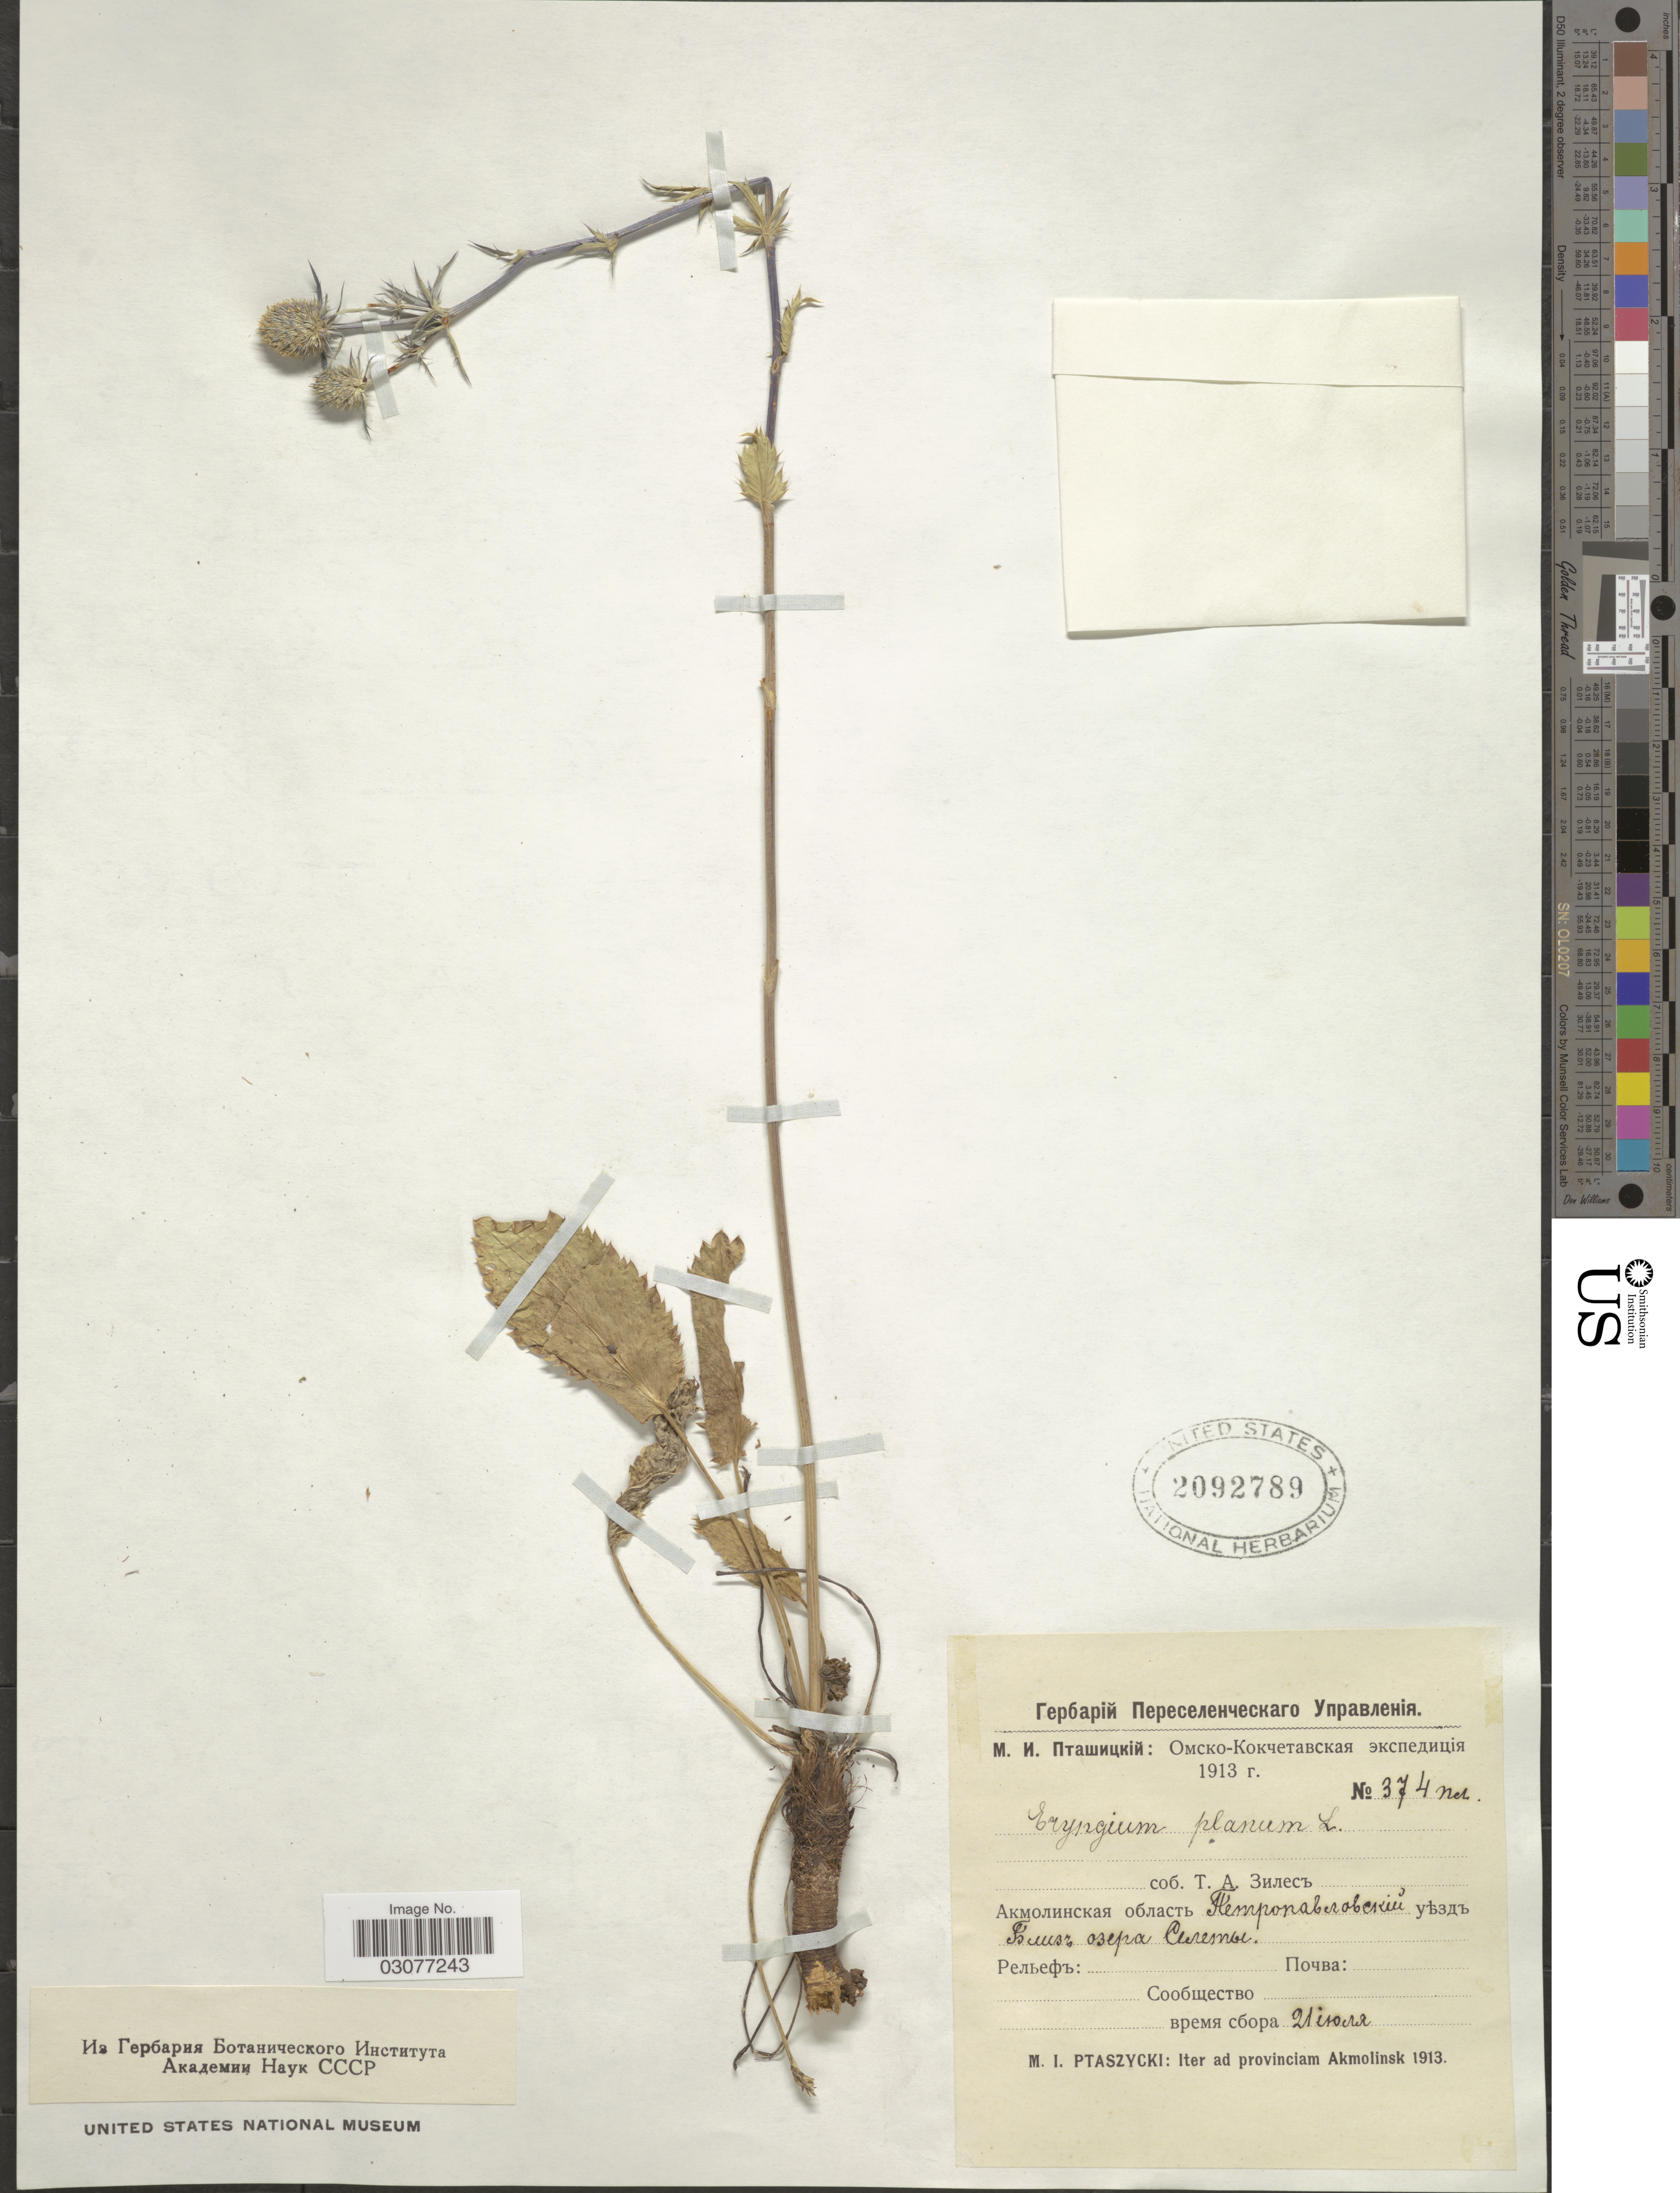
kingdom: Plantae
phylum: Tracheophyta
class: Magnoliopsida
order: Apiales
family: Apiaceae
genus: Eryngium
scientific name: Eryngium planum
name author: L.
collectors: M. Ptaszycki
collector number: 374nd*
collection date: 1913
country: Kazakhstan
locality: X, Iter ad provinciam Akmolinsk.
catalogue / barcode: US 2092789